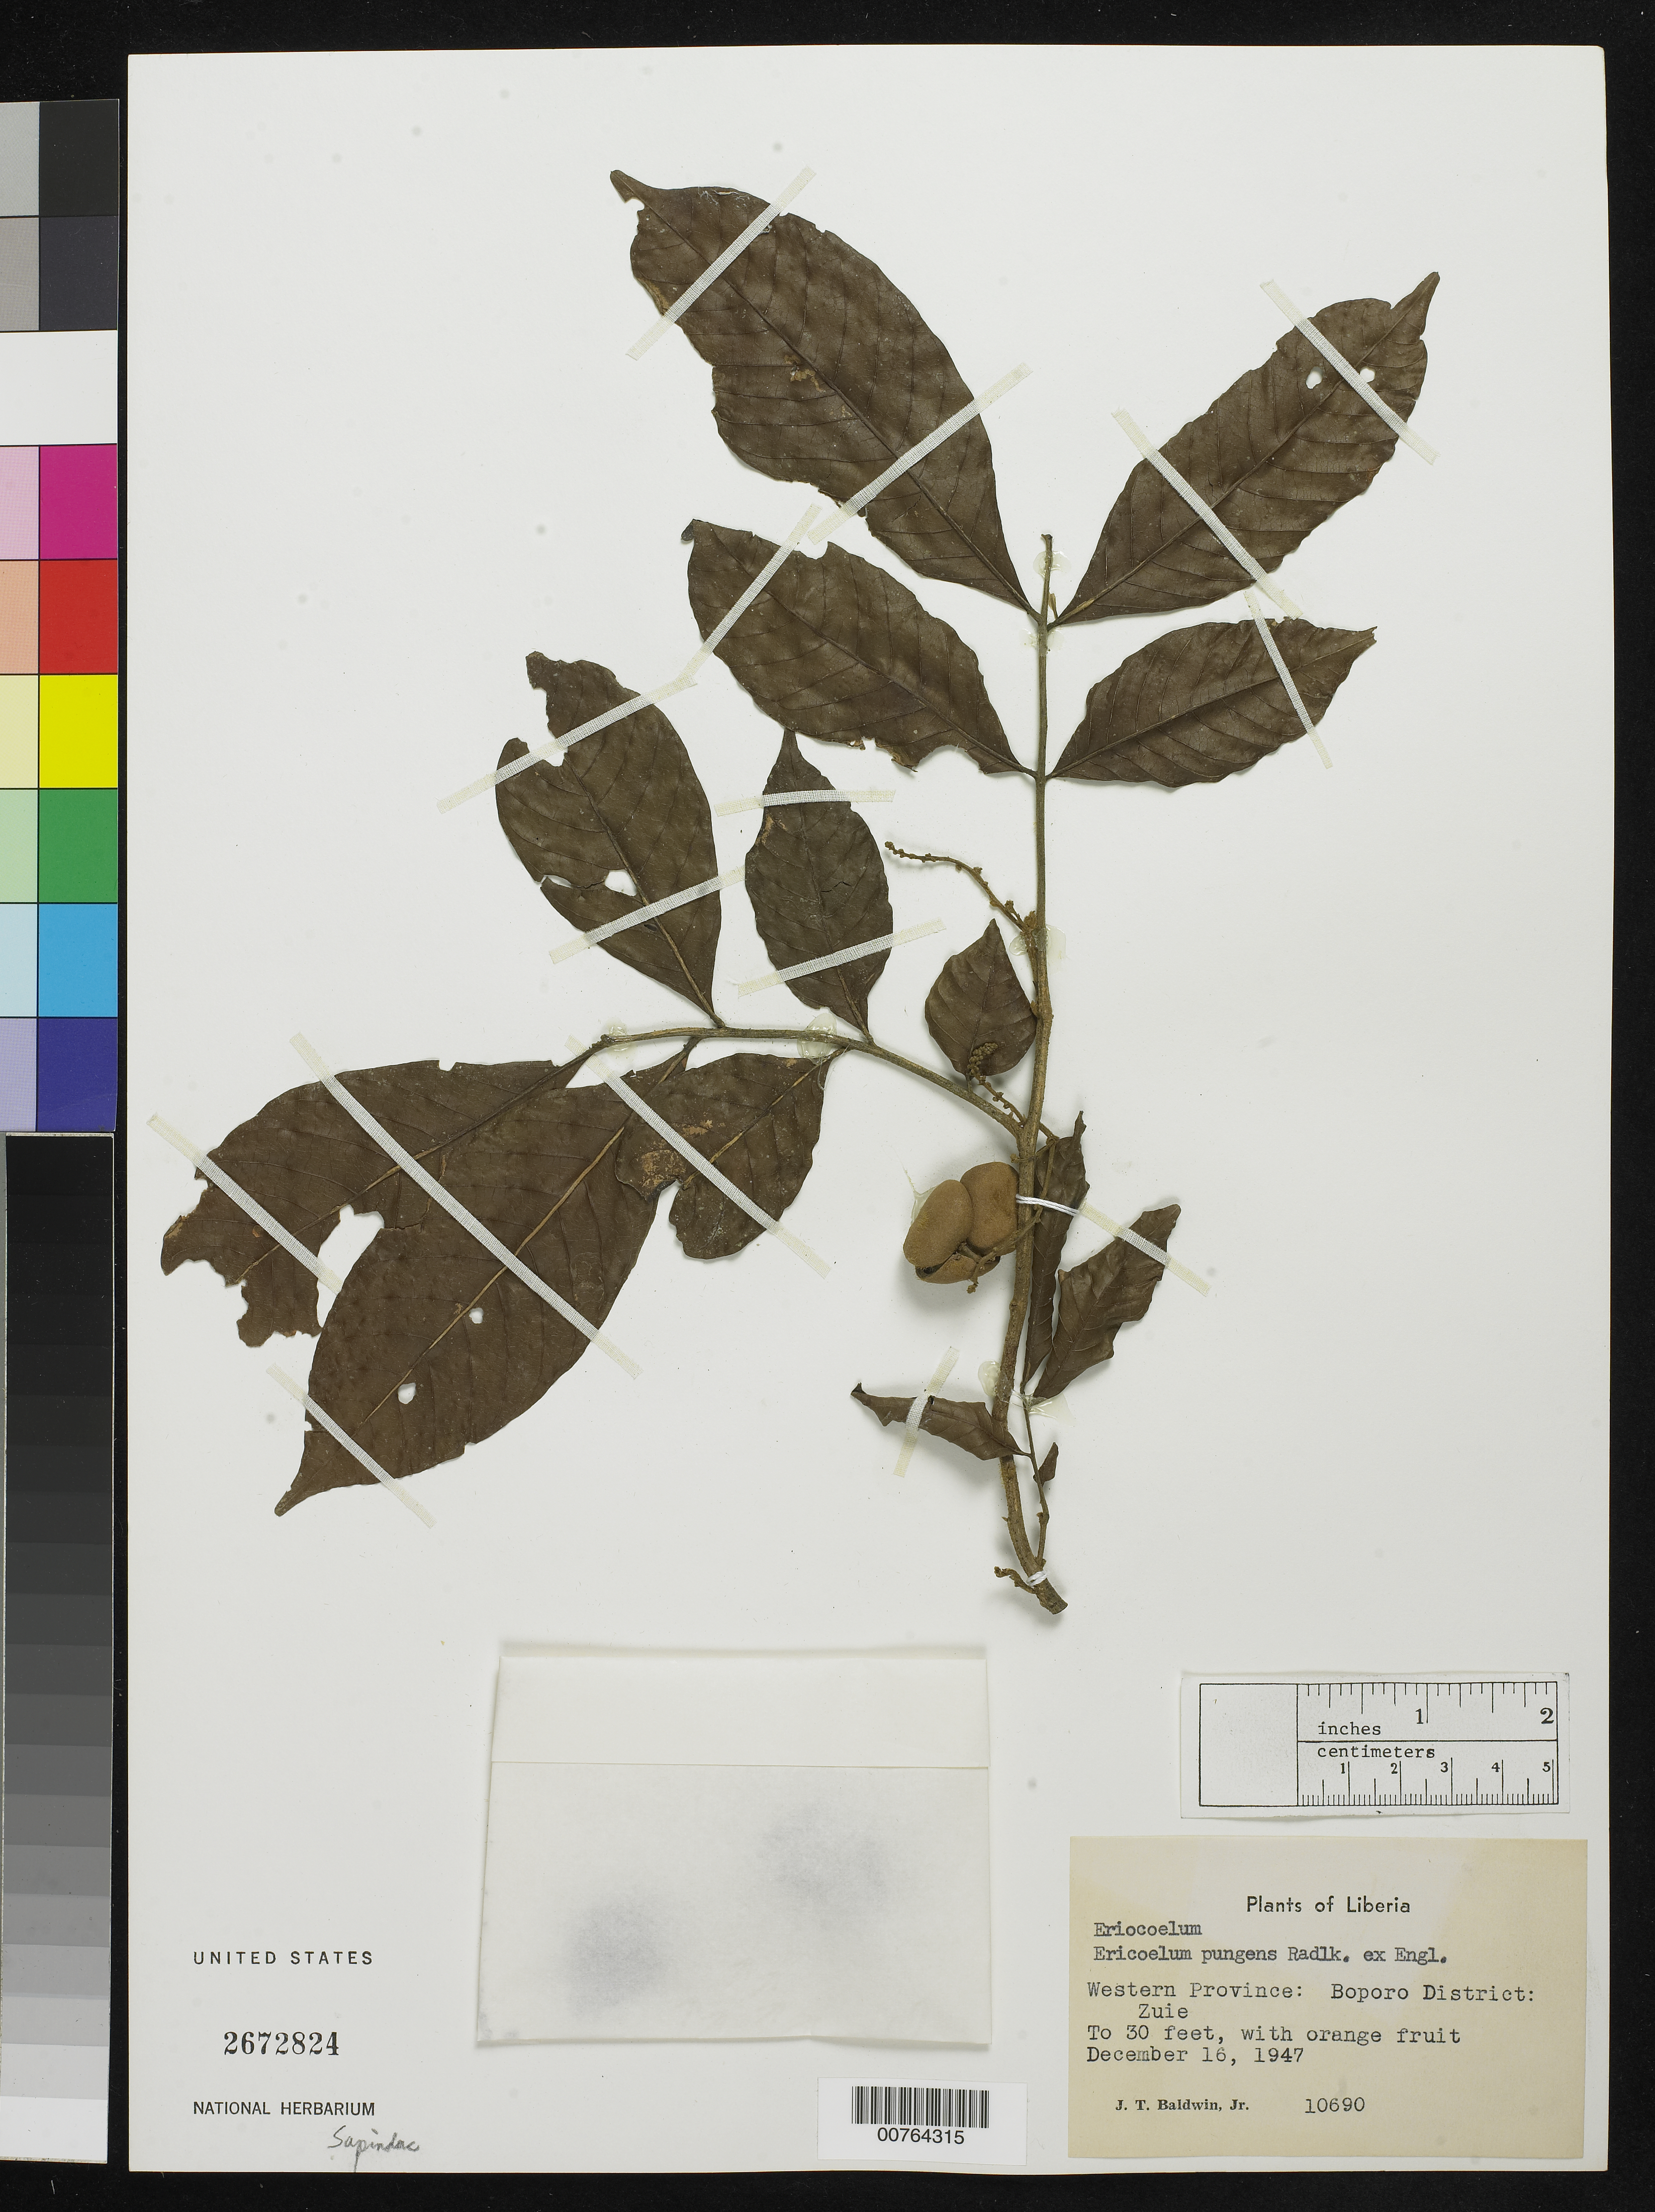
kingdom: Plantae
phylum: Tracheophyta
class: Magnoliopsida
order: Sapindales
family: Sapindaceae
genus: Eriocoelum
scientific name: Eriocoelum pungens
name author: Radlk. ex Engl.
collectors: J. T. Baldwin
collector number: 10690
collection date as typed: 16 Dec 1947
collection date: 1947-12-16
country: Liberia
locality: Western Province: Boporo District: Zuie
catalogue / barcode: US 2672824